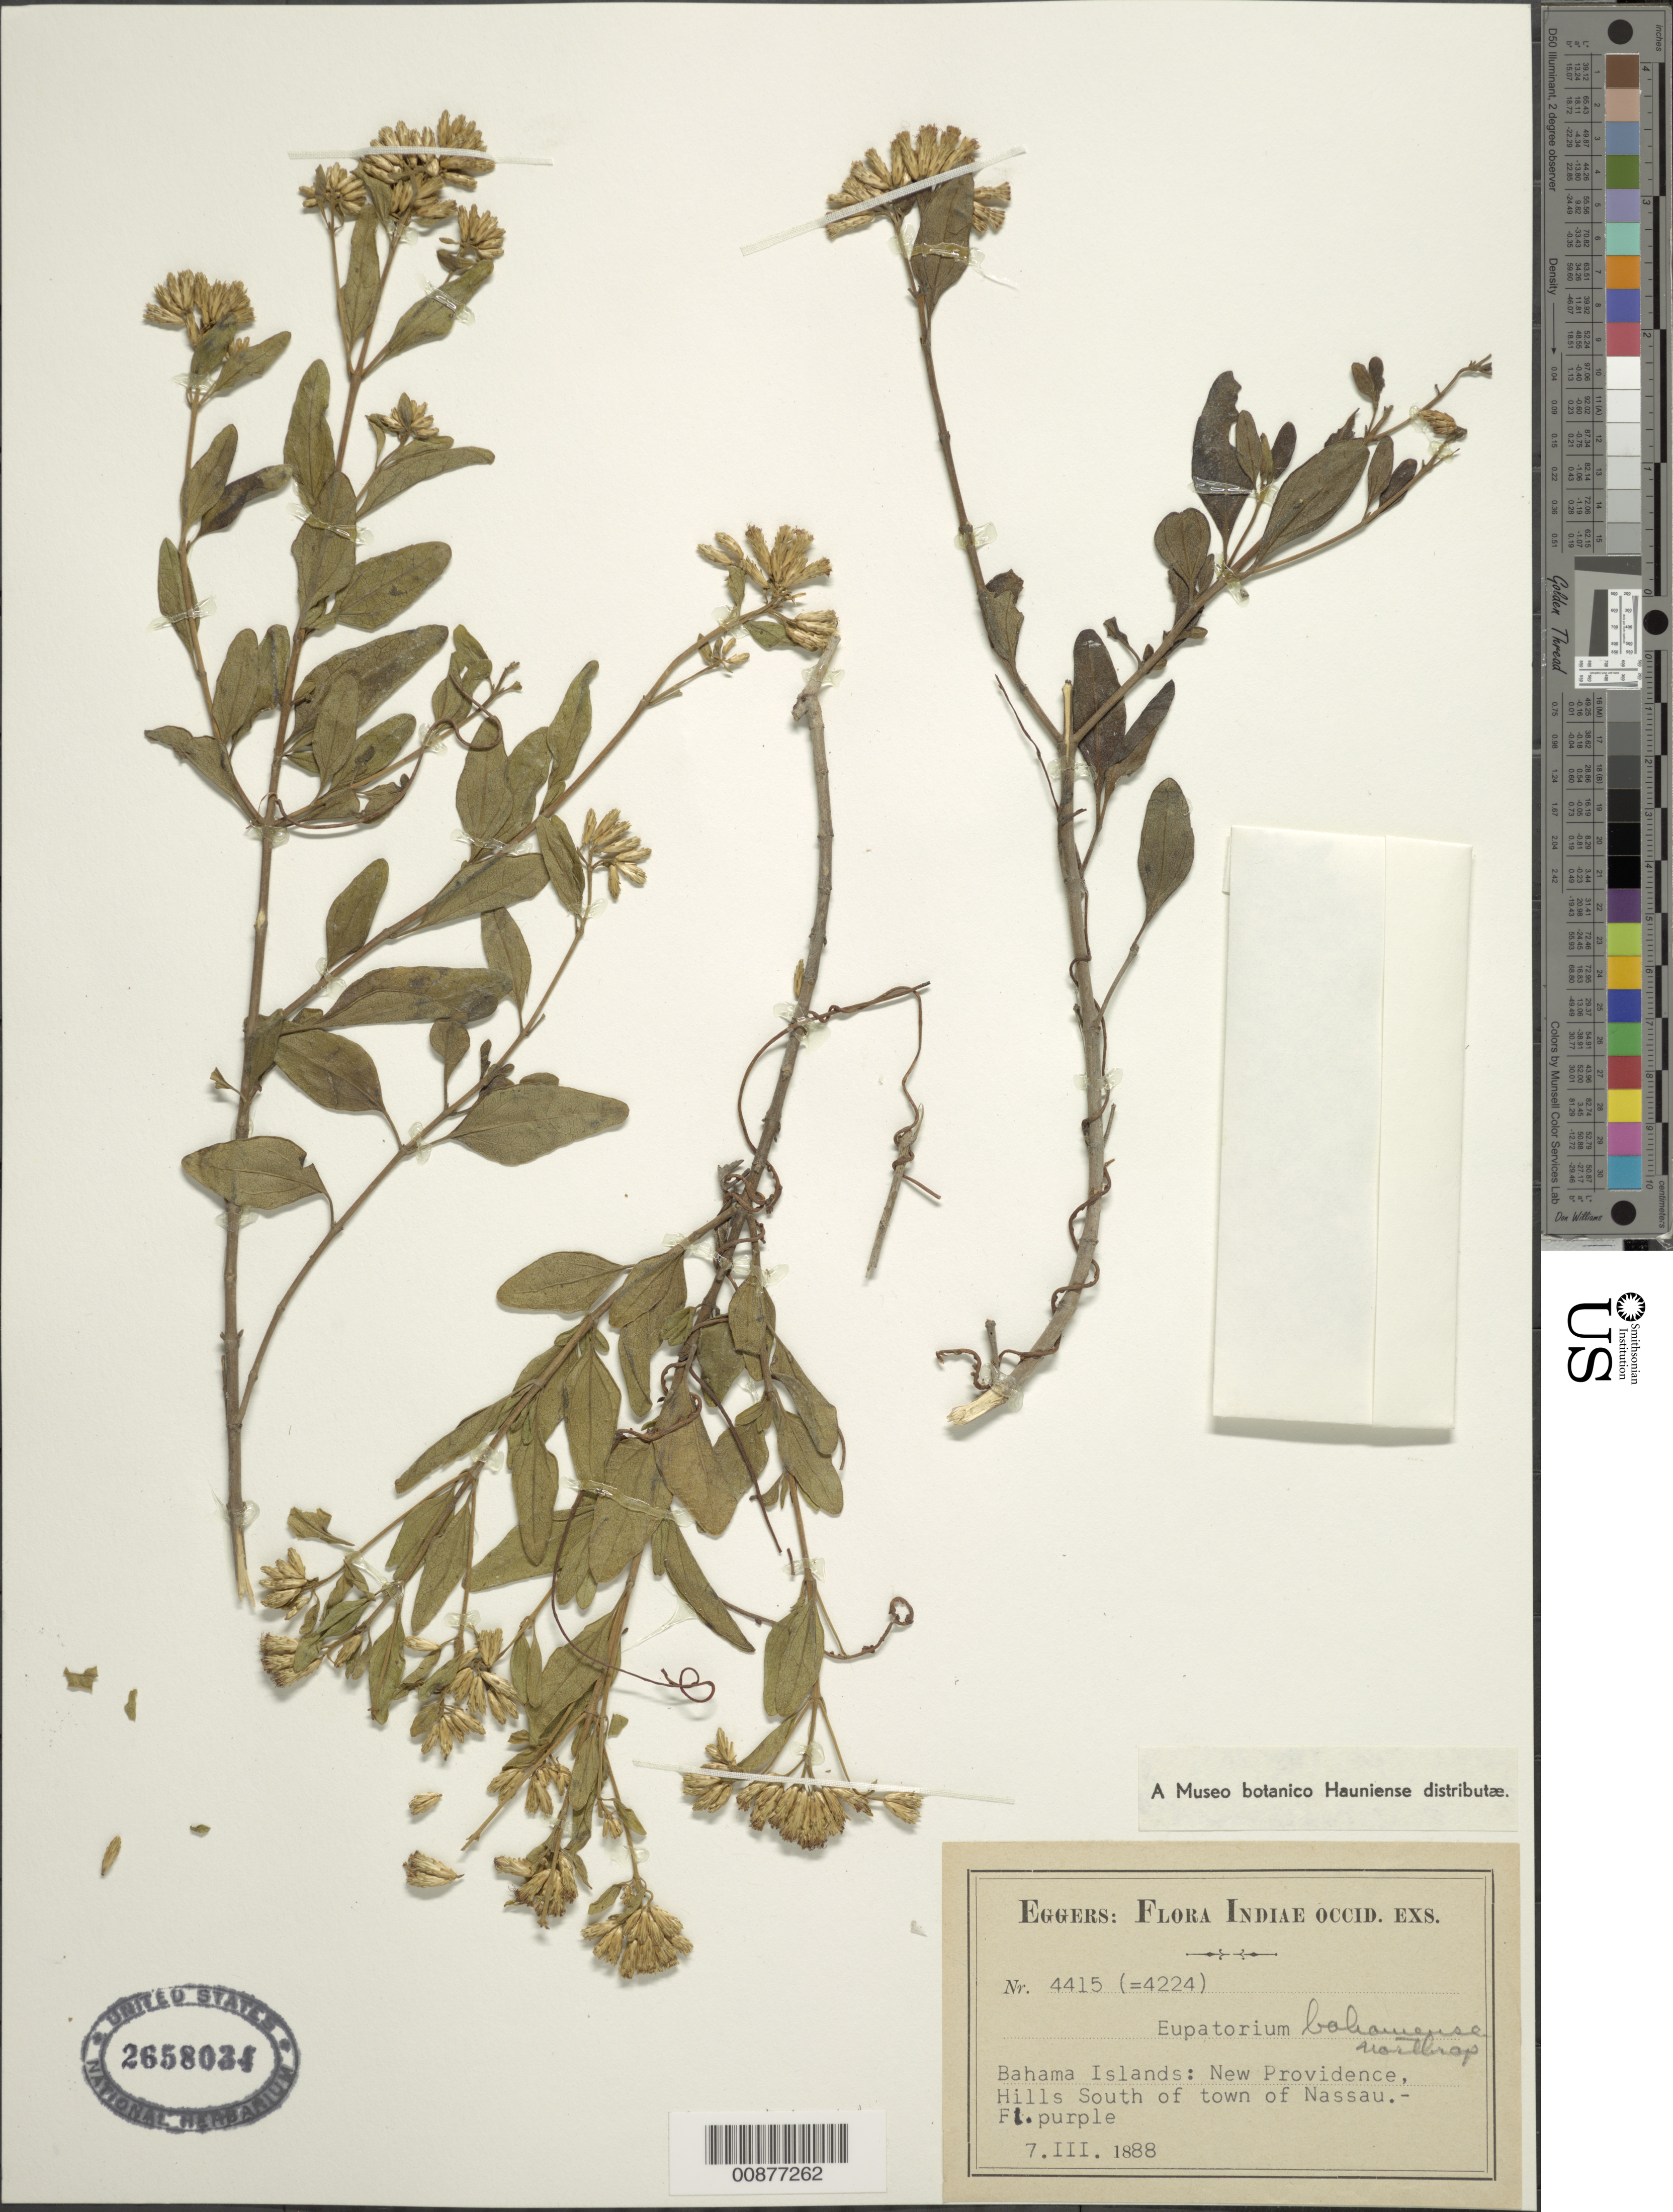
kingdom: Plantae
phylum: Tracheophyta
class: Magnoliopsida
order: Asterales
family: Asteraceae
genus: Chromolaena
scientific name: Chromolaena bahamensis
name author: (Northr.) R.M. King & H. Rob.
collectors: H. F. A. von Eggers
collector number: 4415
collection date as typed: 07 Mar 1888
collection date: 1888-03-07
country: Bahamas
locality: New Providence. Hills south of town of Nassau.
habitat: Hills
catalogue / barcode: US 2658034